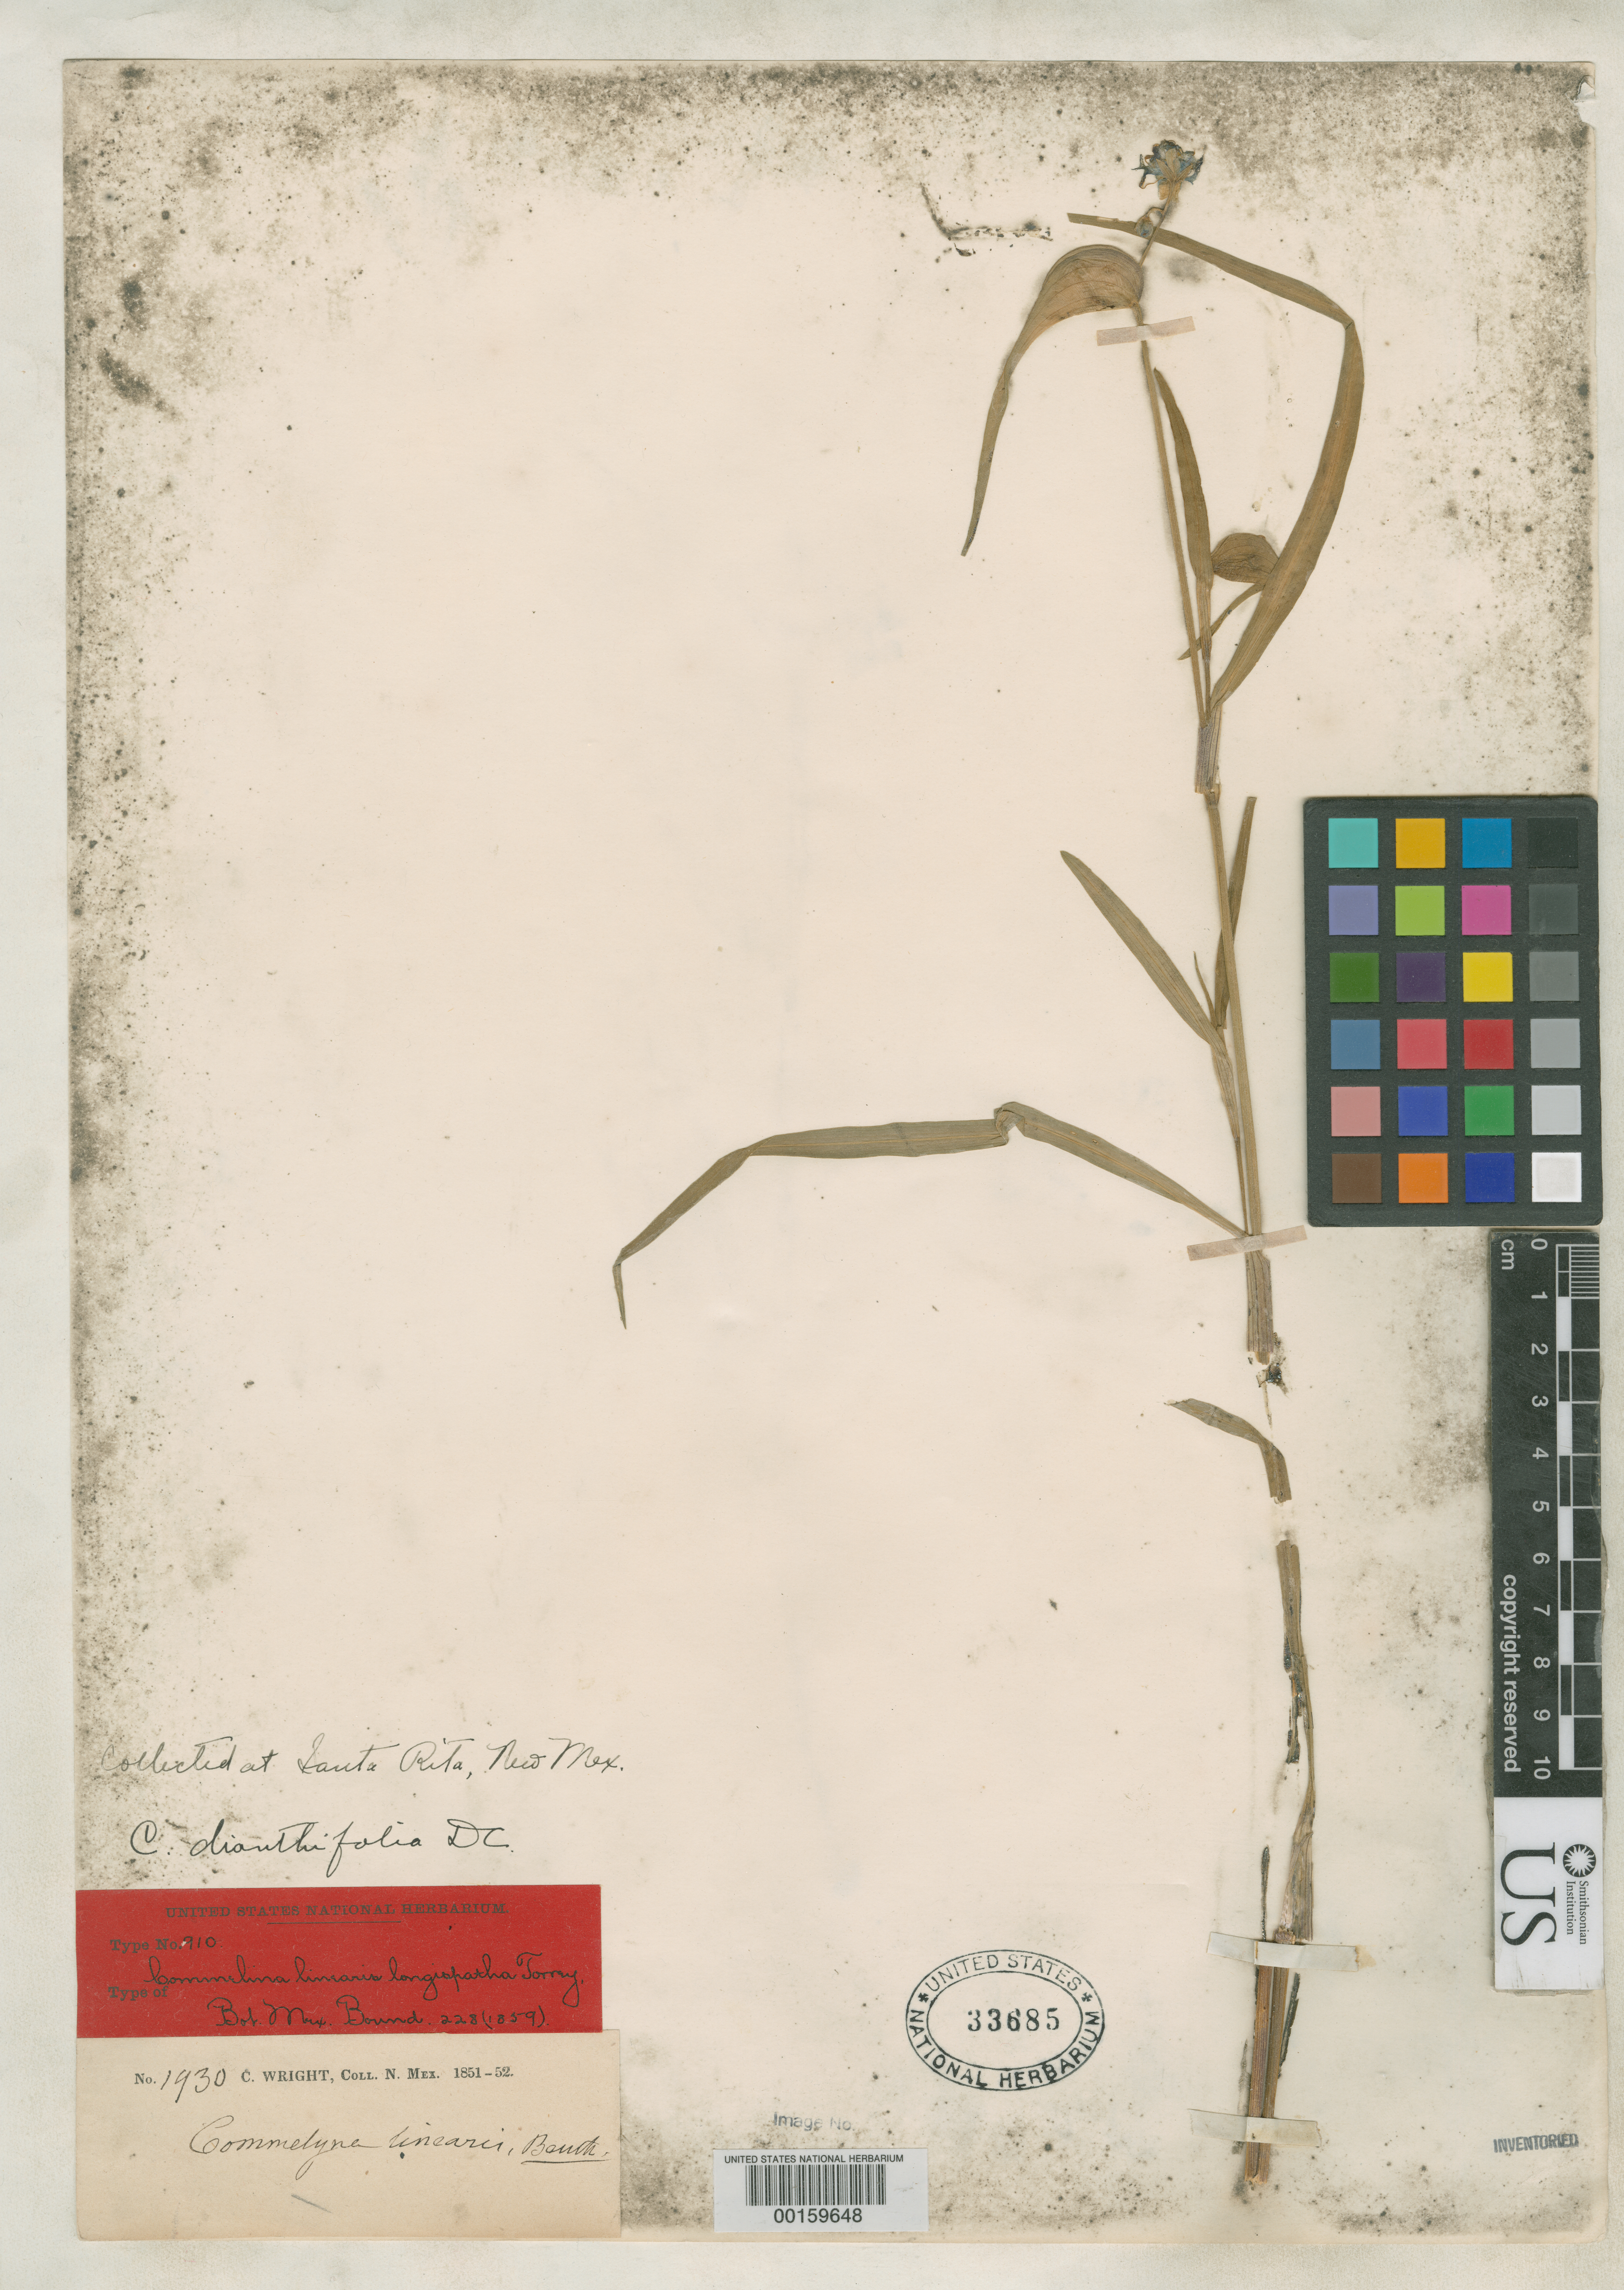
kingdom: Plantae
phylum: Tracheophyta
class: Liliopsida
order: Commelinales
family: Commelinaceae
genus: Commelina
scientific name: Commelina linearis var. longispatha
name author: Torr. in Emory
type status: Syntype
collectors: C. Wright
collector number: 1930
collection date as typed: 1851 to -- --- 1852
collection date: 1851/1852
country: United States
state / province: New Mexico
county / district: Grant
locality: Santa Rita [written in pen on sheet], New Mexico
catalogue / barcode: US 33685